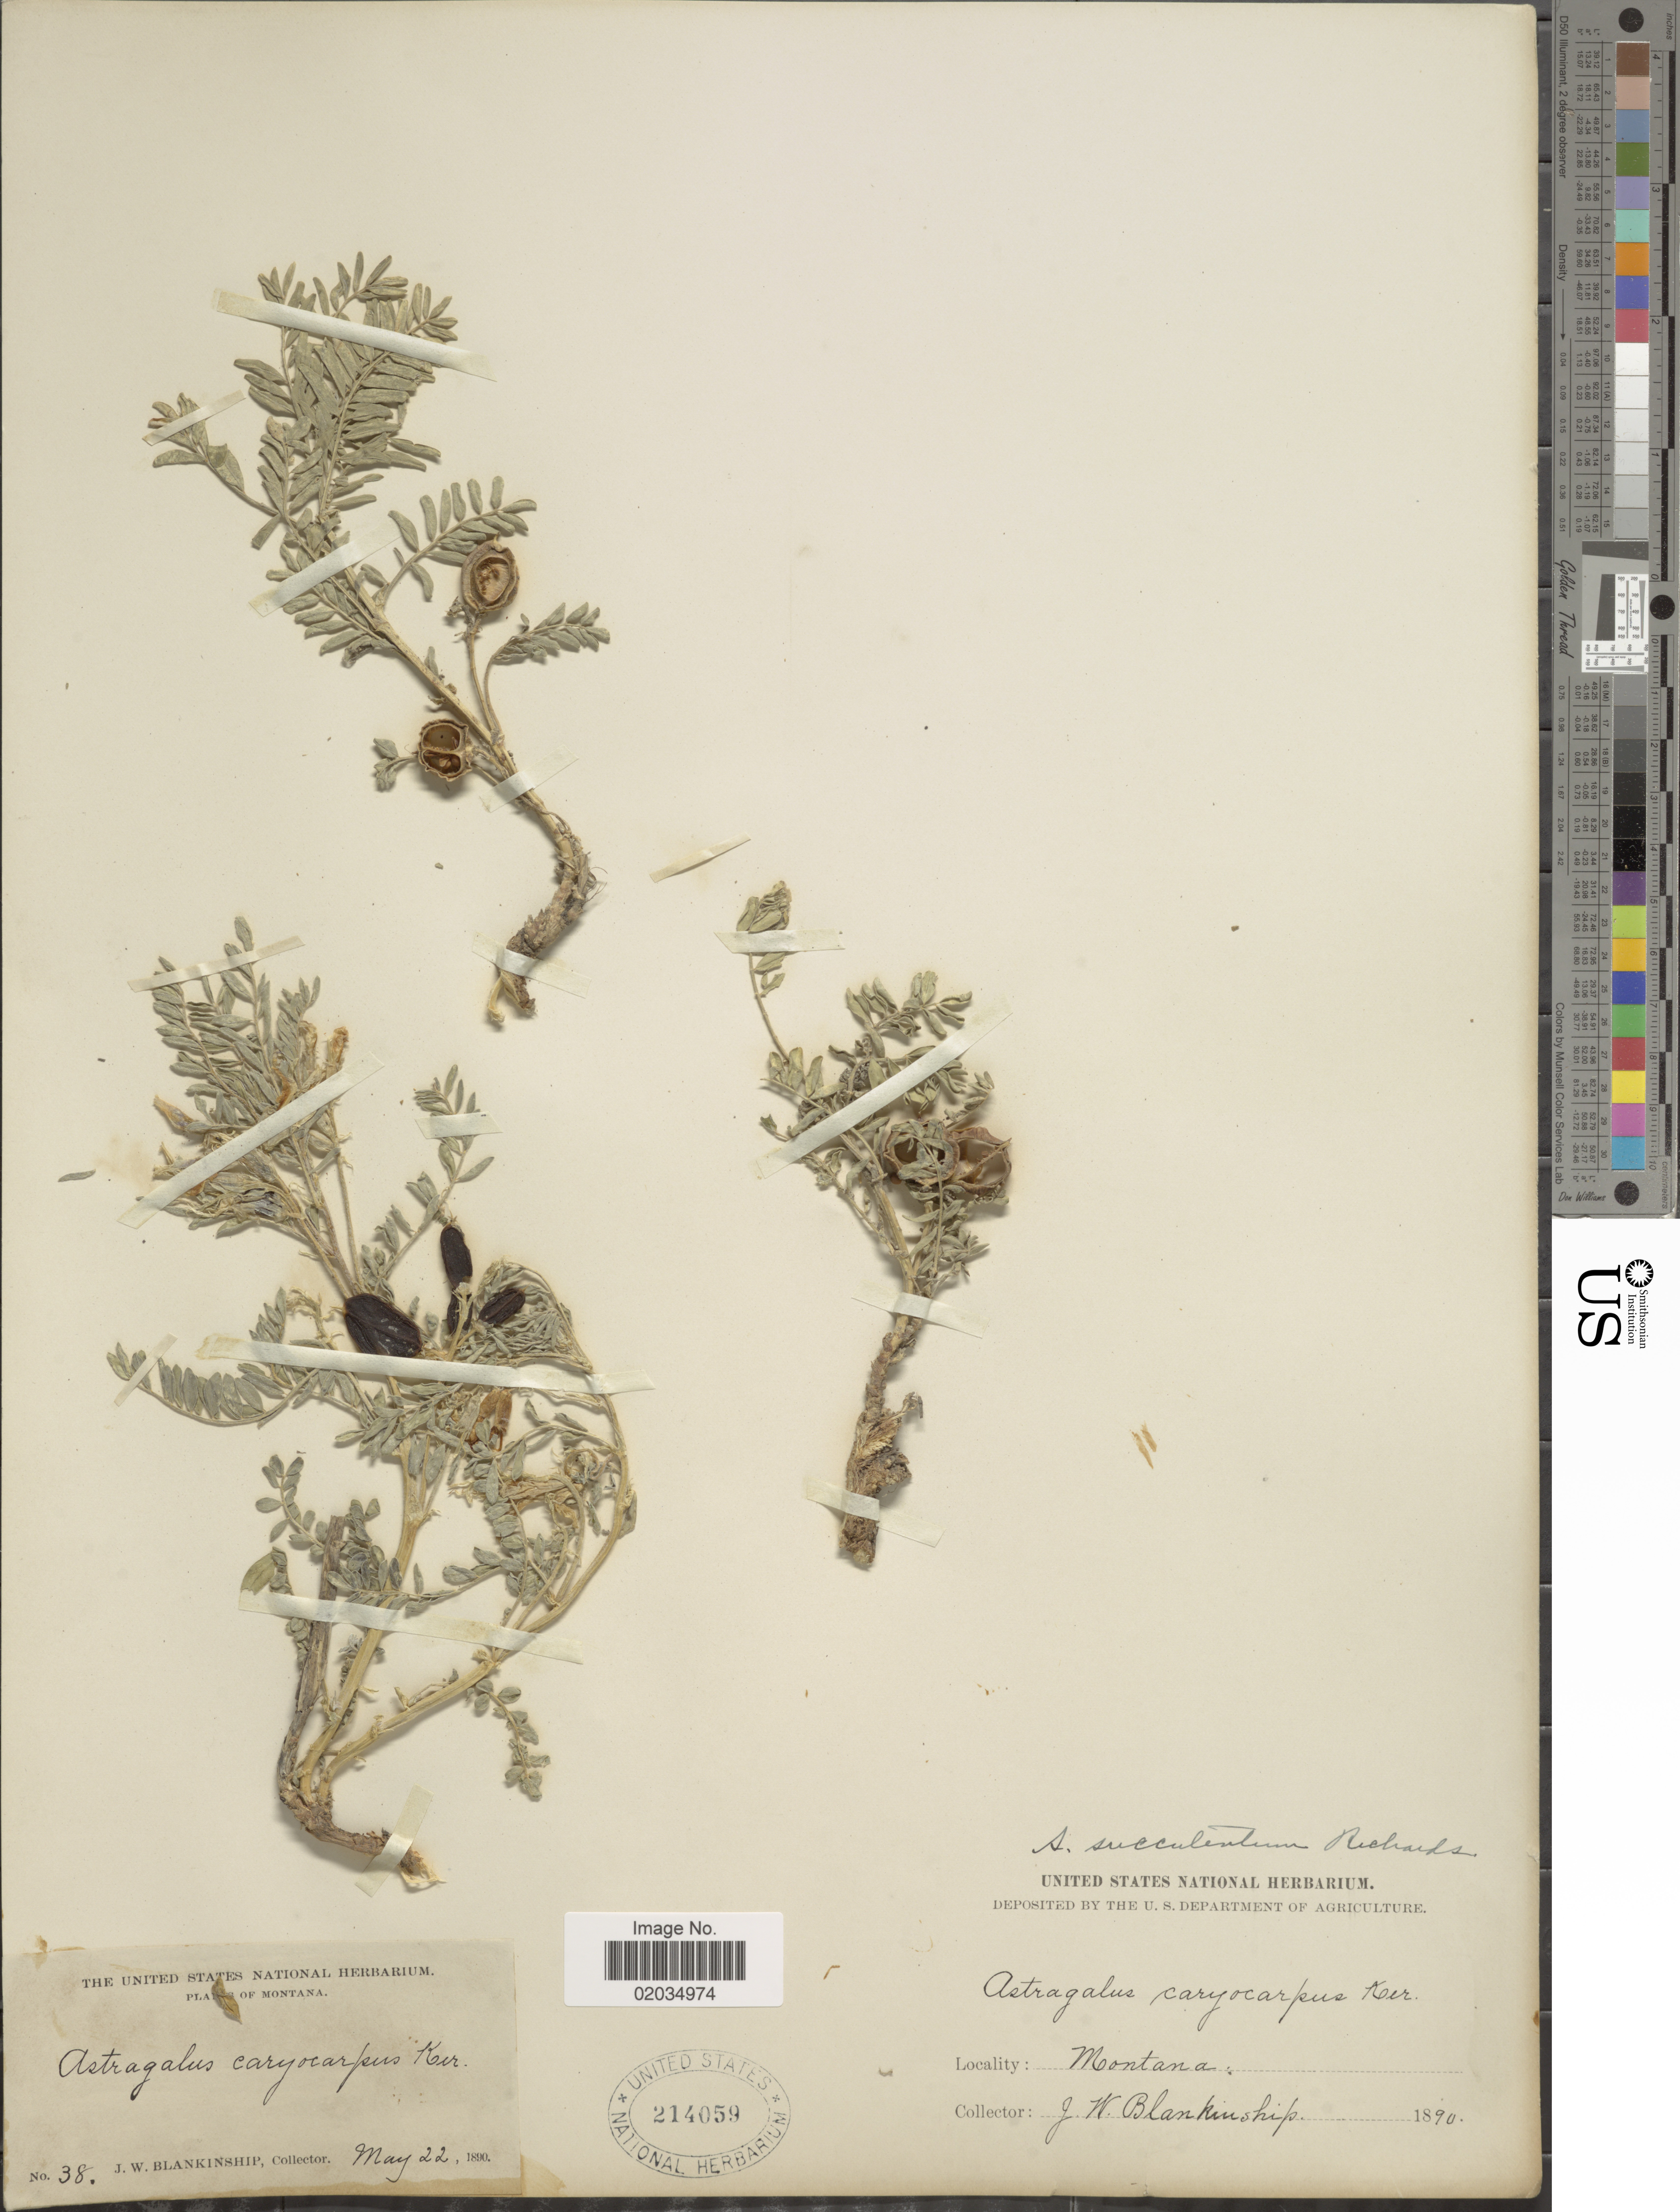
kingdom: Plantae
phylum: Tracheophyta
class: Magnoliopsida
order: Fabales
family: Fabaceae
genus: Astragalus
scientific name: Astragalus succulentus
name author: Richardson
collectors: J. W. Blankinship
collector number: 38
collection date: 1890-05-22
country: United States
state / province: Montana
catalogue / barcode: US 214059